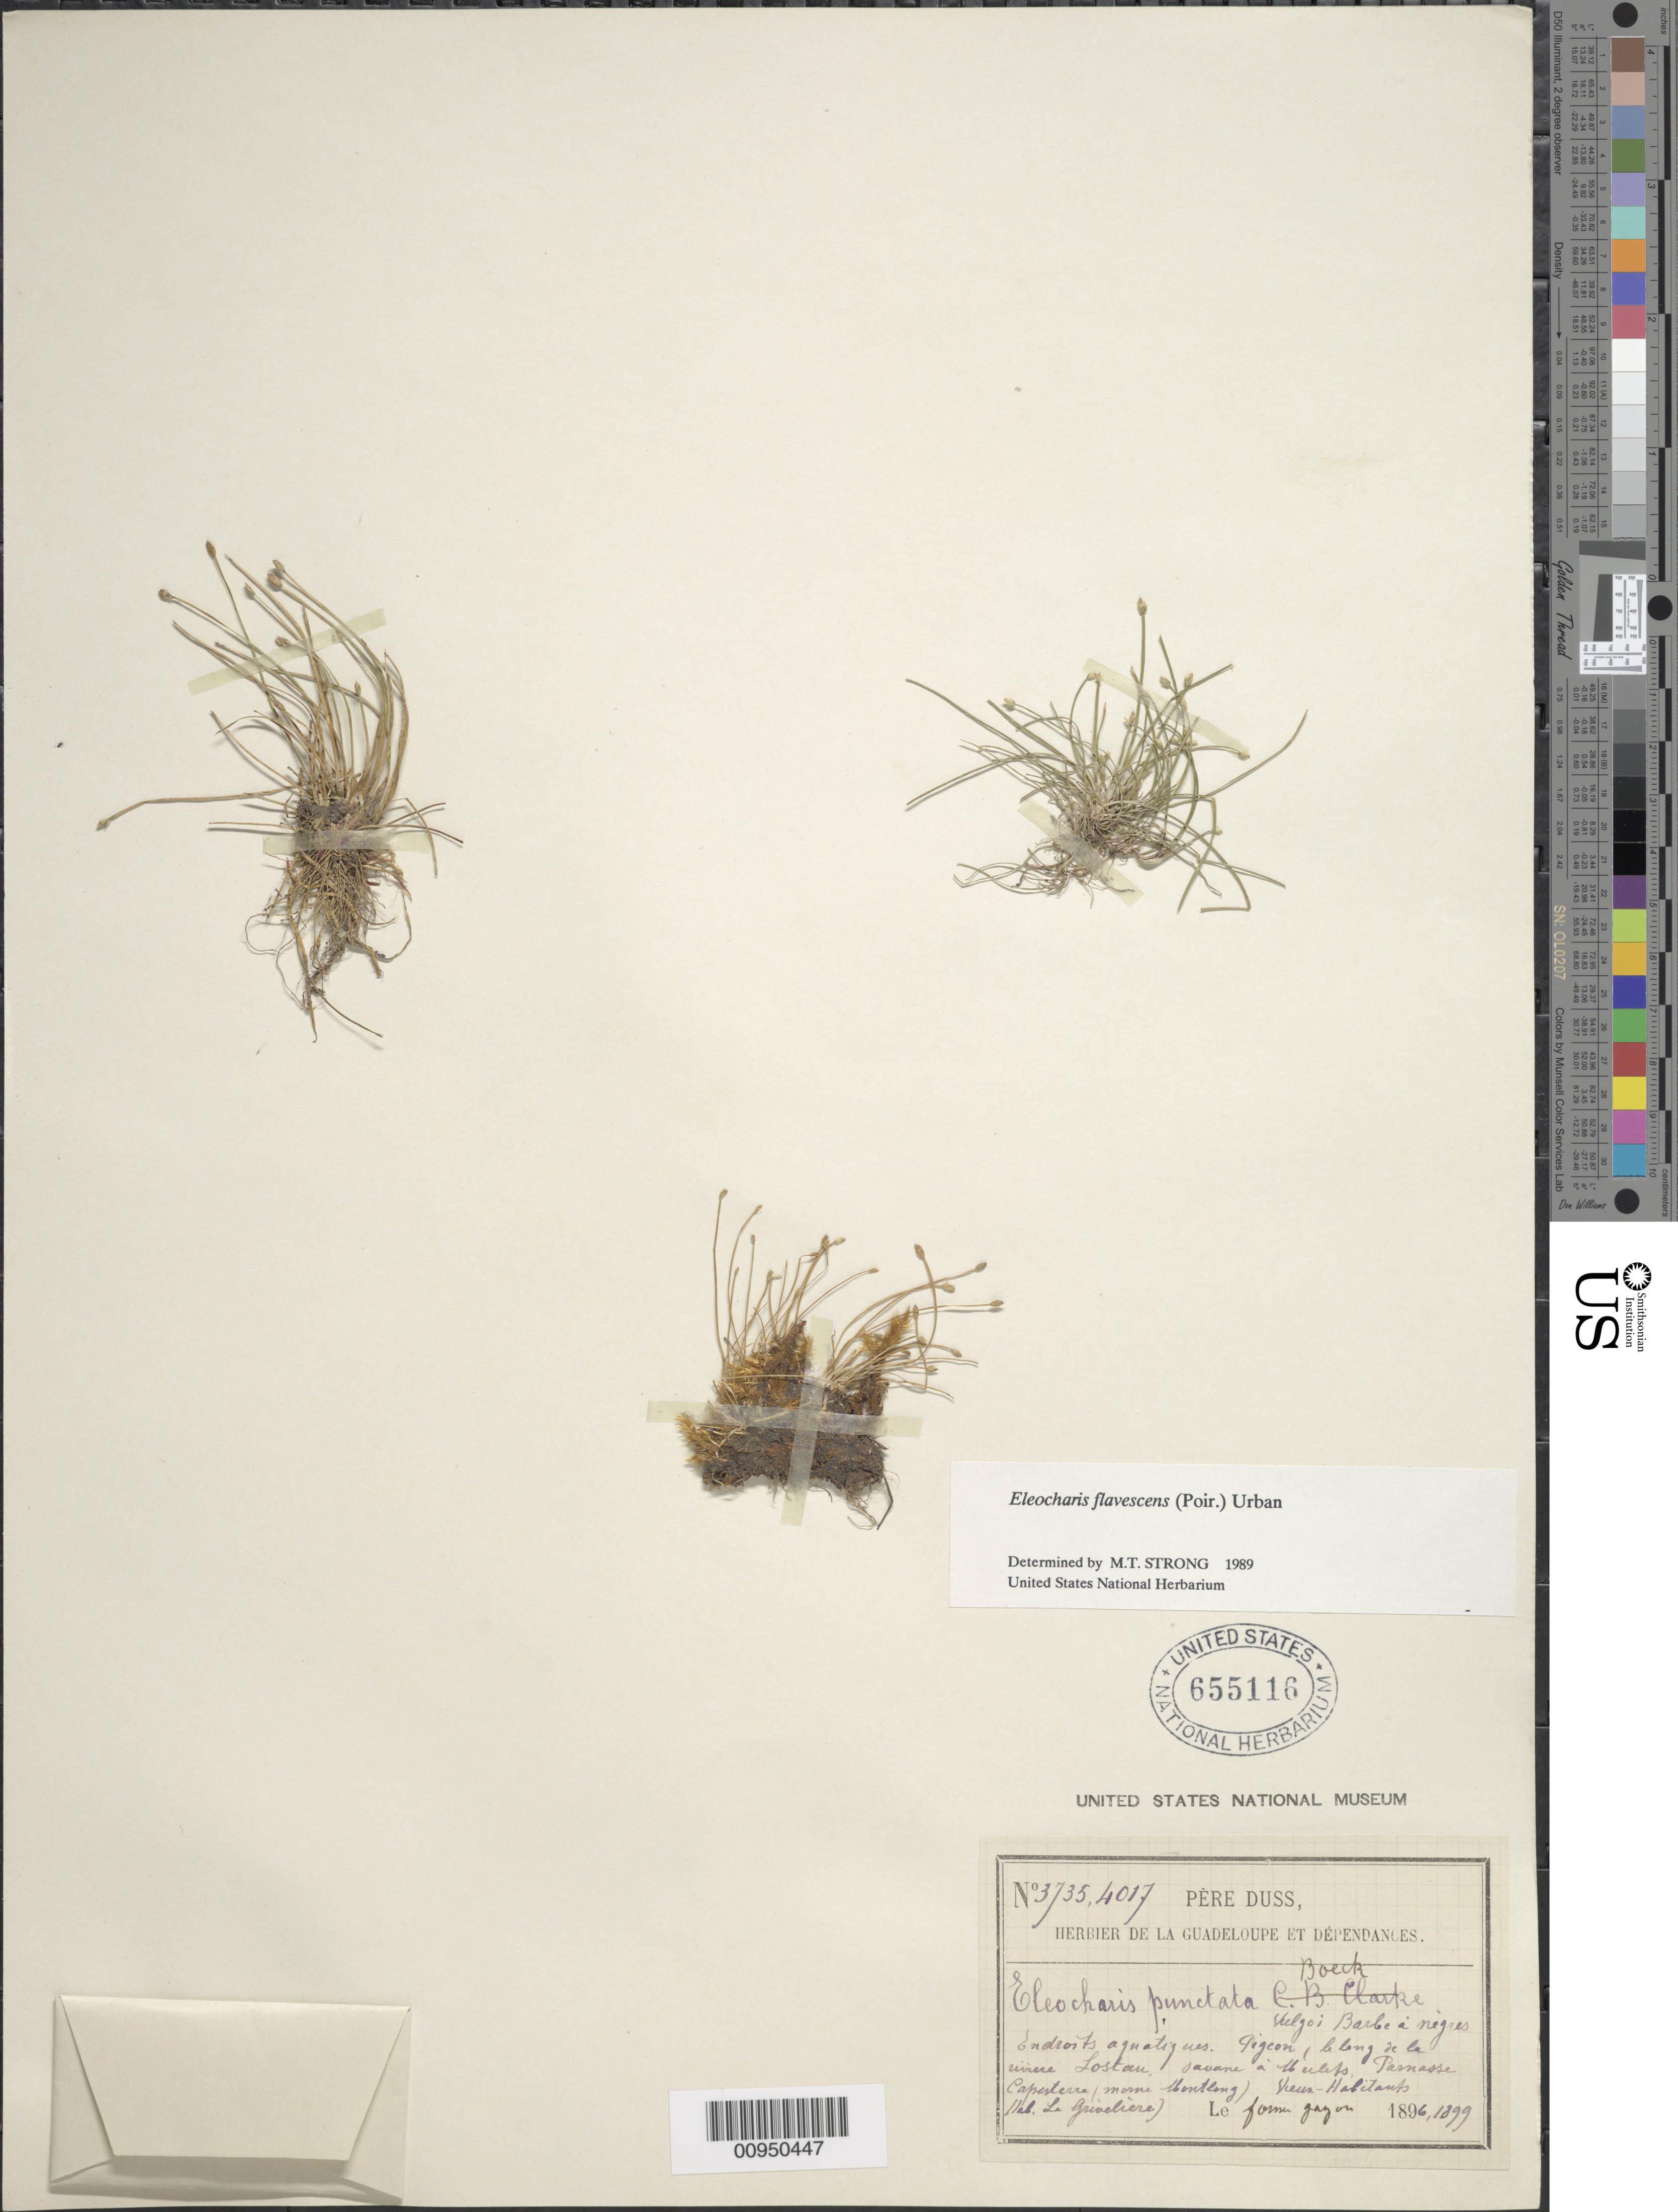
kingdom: Plantae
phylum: Tracheophyta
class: Liliopsida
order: Poales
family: Cyperaceae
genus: Eleocharis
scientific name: Eleocharis flavescens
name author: (Poir.) Urb.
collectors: Père Duss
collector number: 3735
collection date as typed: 1896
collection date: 1896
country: Guadeloupe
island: Basse Terre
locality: Pigeon le long de la "uviere", Lostau, savane a "muleps"Parnasse Capesterre (Morne Montlong), "……"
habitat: Endroits aquatiques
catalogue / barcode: US 655116